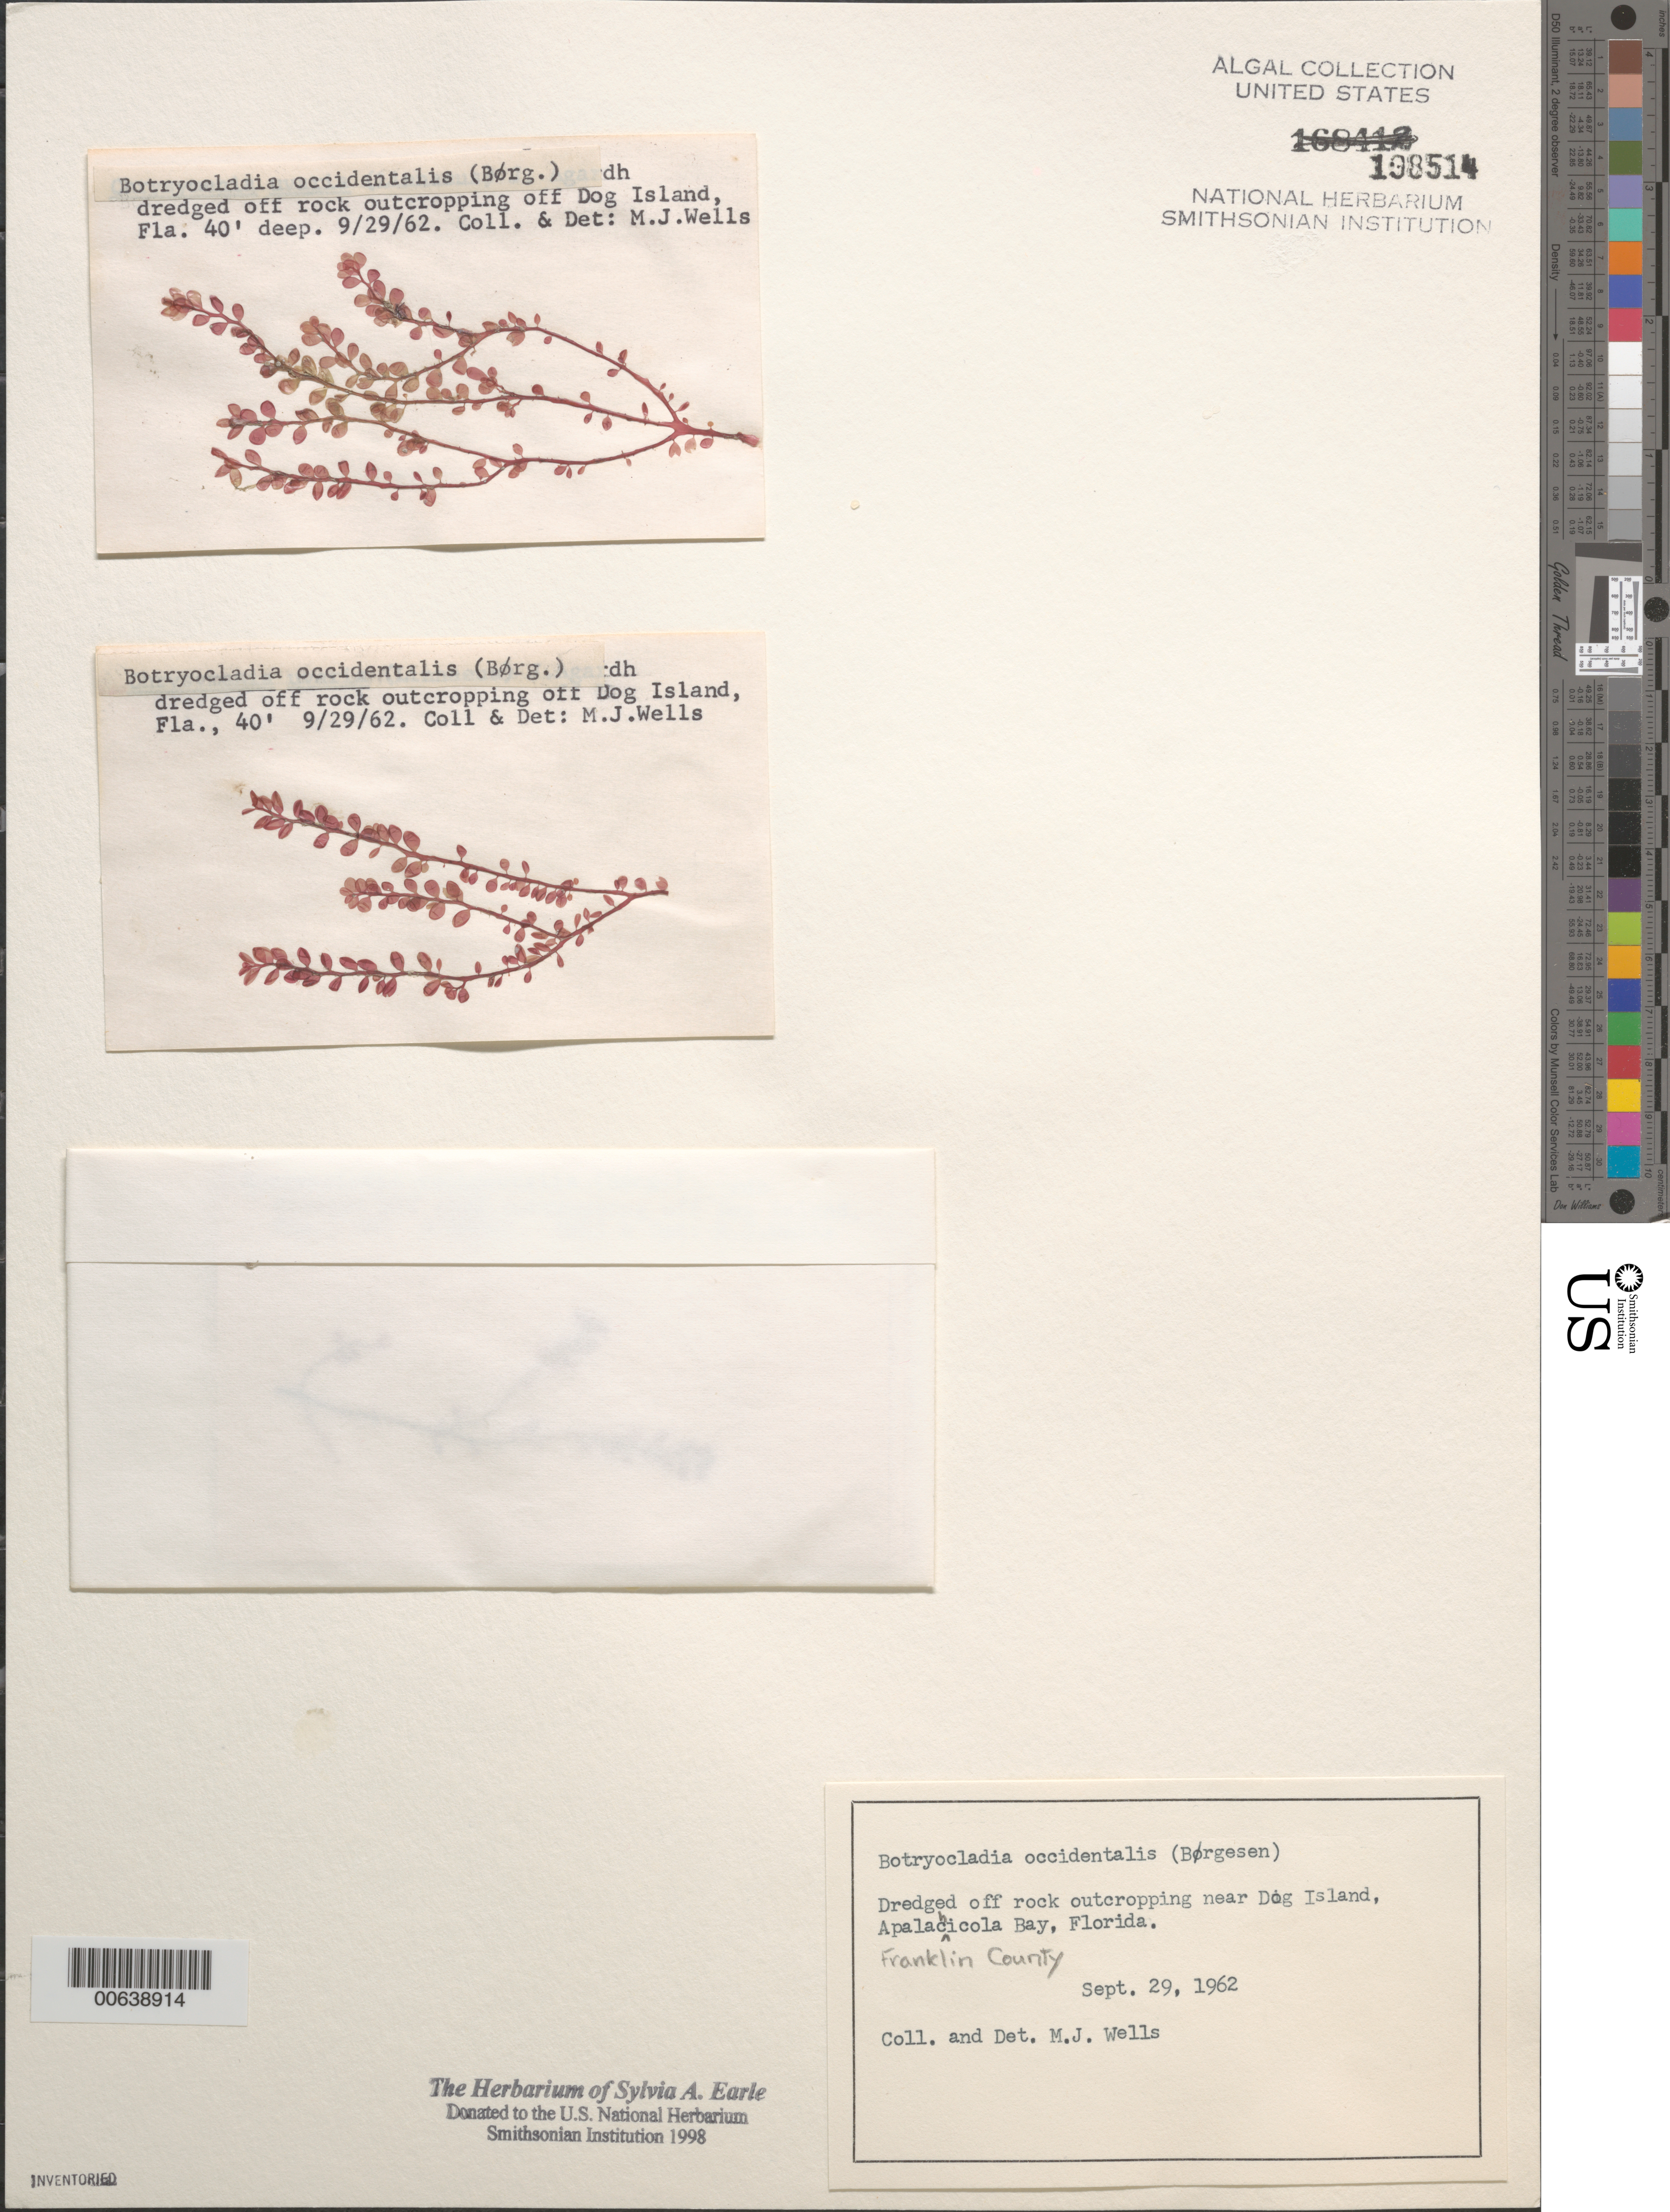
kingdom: Plantae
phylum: Rhodophyta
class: Florideophyceae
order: Rhodymeniales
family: Rhodymeniaceae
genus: Botryocladia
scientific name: Botryocladia occidentalis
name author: (Børgesen) Kylin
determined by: Wells, M. J.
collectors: M. Wells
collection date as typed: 29 Sep 1962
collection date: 1962-09-29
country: United States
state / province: Florida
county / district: Franklin County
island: Dog Island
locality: Apalachicola Bay, off Dog Island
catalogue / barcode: US 198514